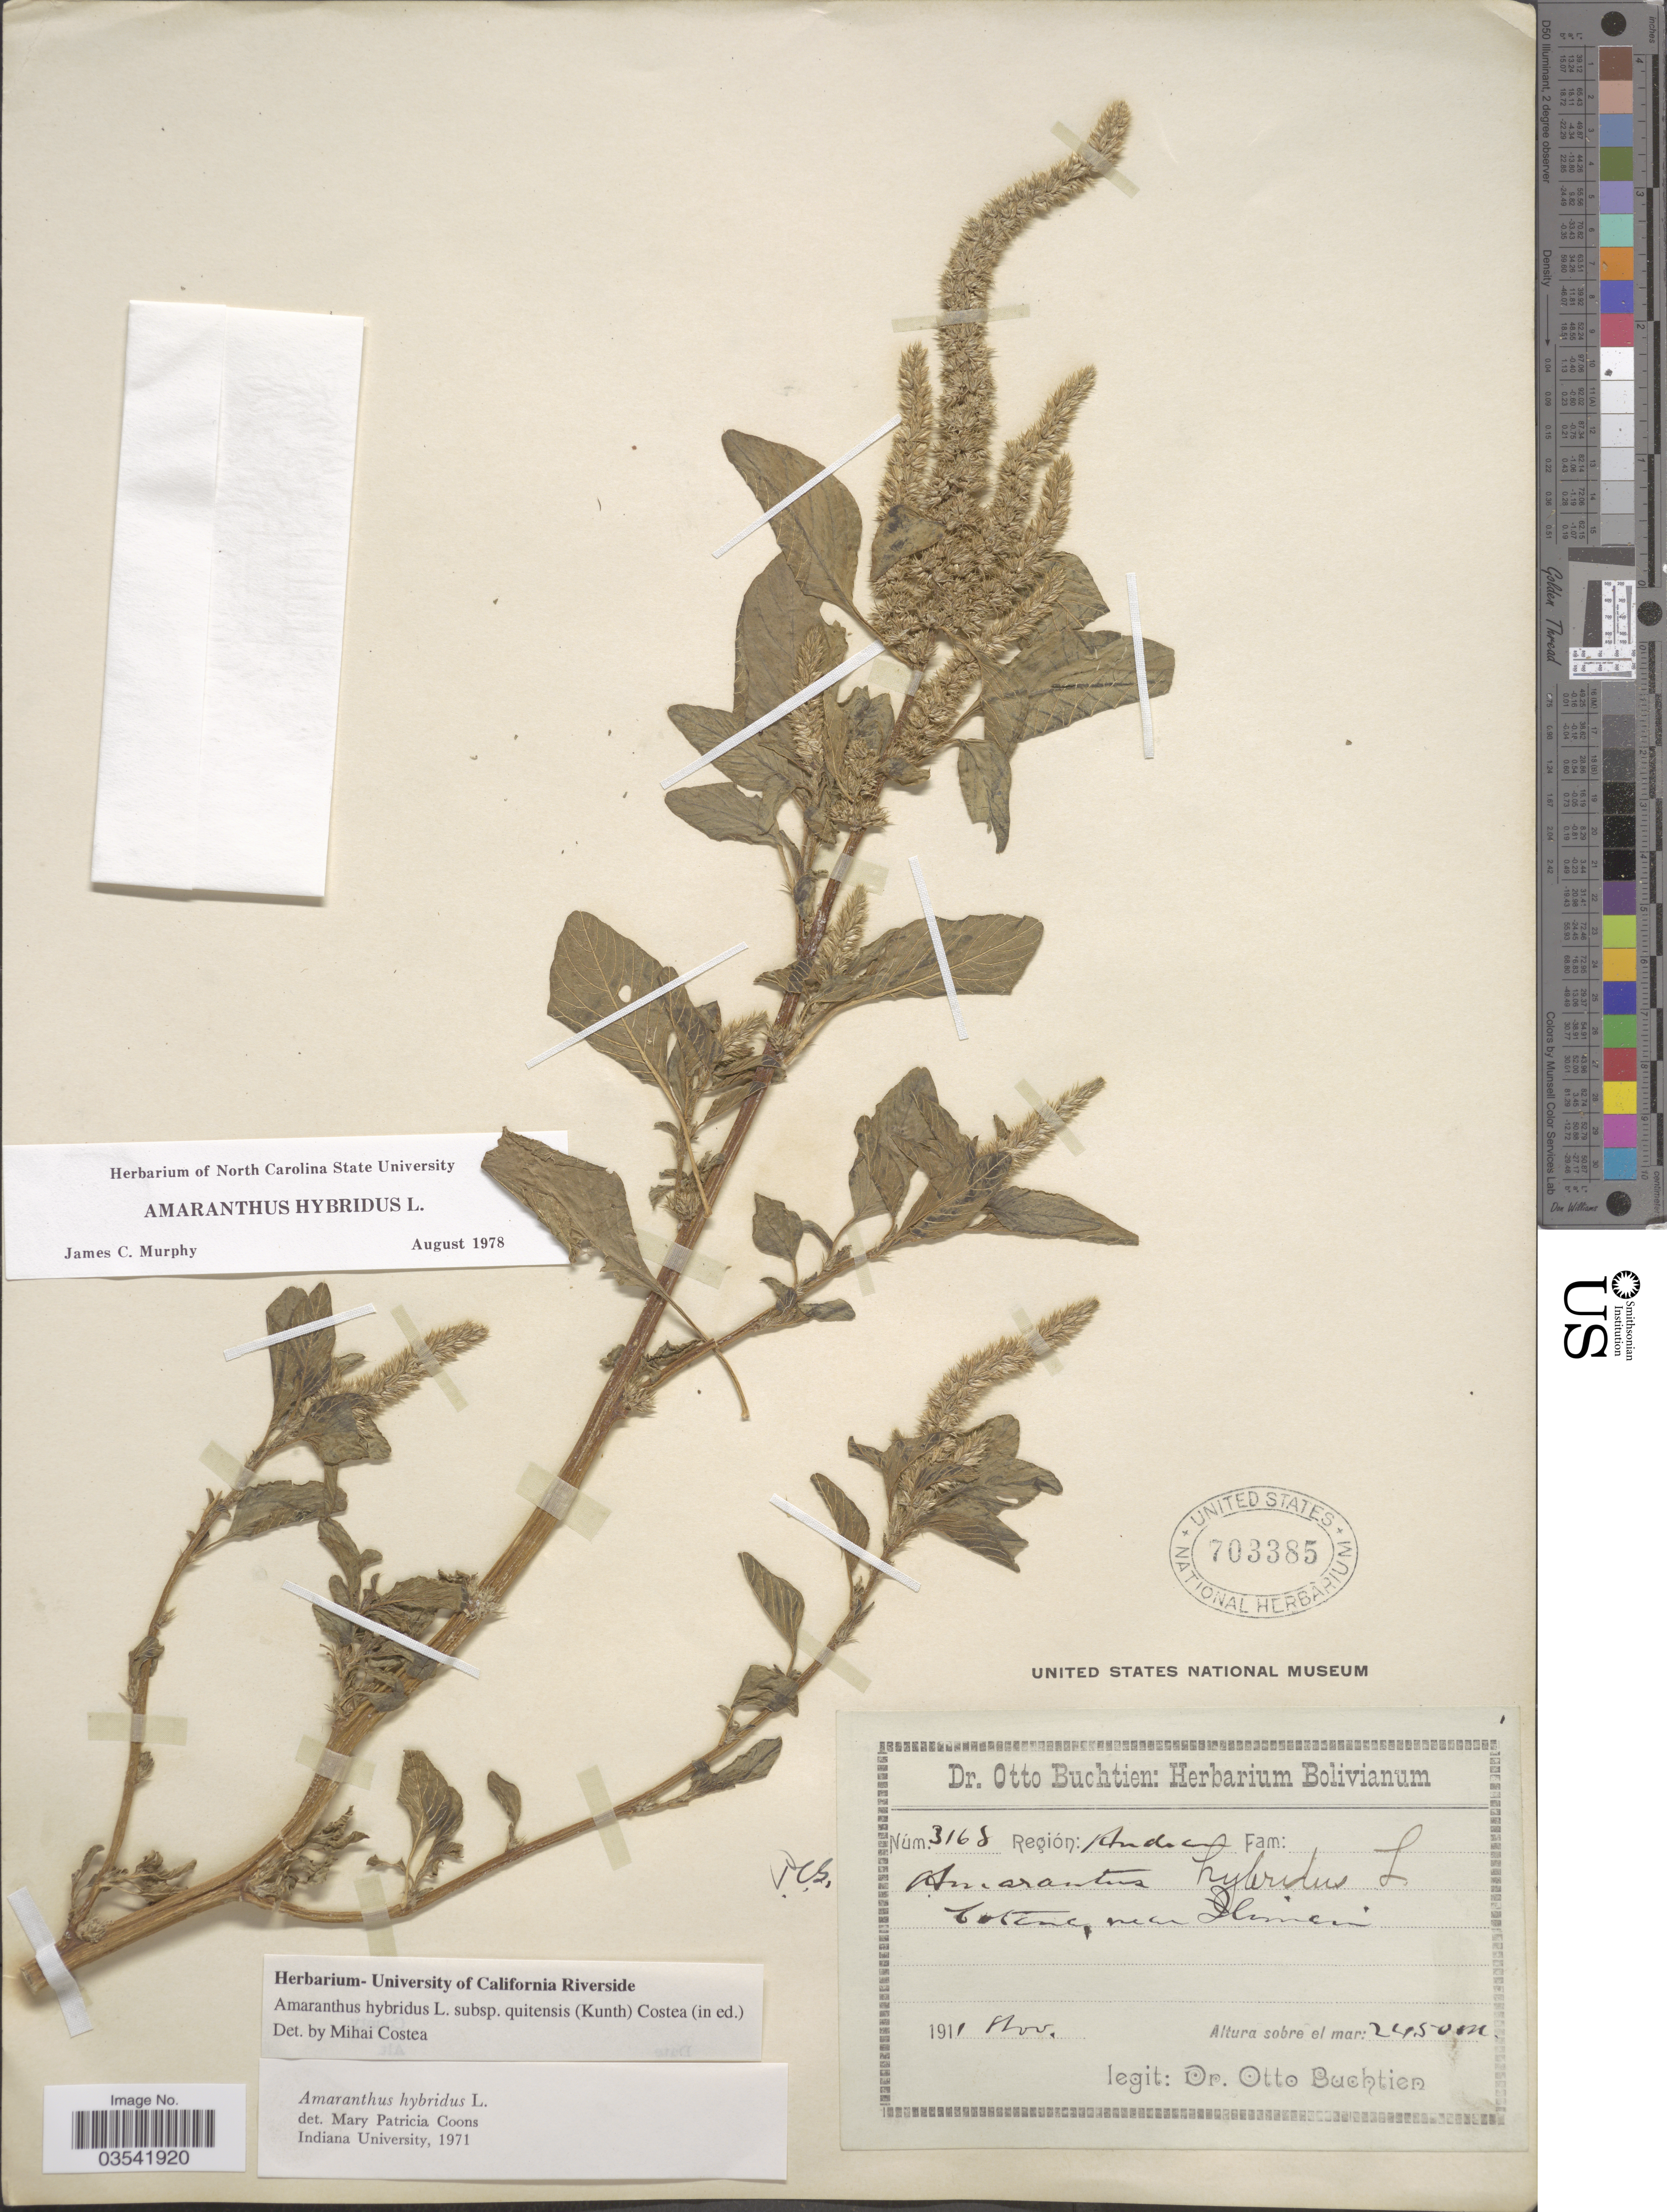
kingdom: Plantae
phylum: Tracheophyta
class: Magnoliopsida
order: Caryophyllales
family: Amaranthaceae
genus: Amaranthus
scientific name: Amaranthus hybridus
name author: L.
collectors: O. Buchtien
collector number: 3168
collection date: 1911-11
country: Bolivia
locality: Región: Andina. Cotana, near Ilimani.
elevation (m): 2450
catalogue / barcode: US 703385